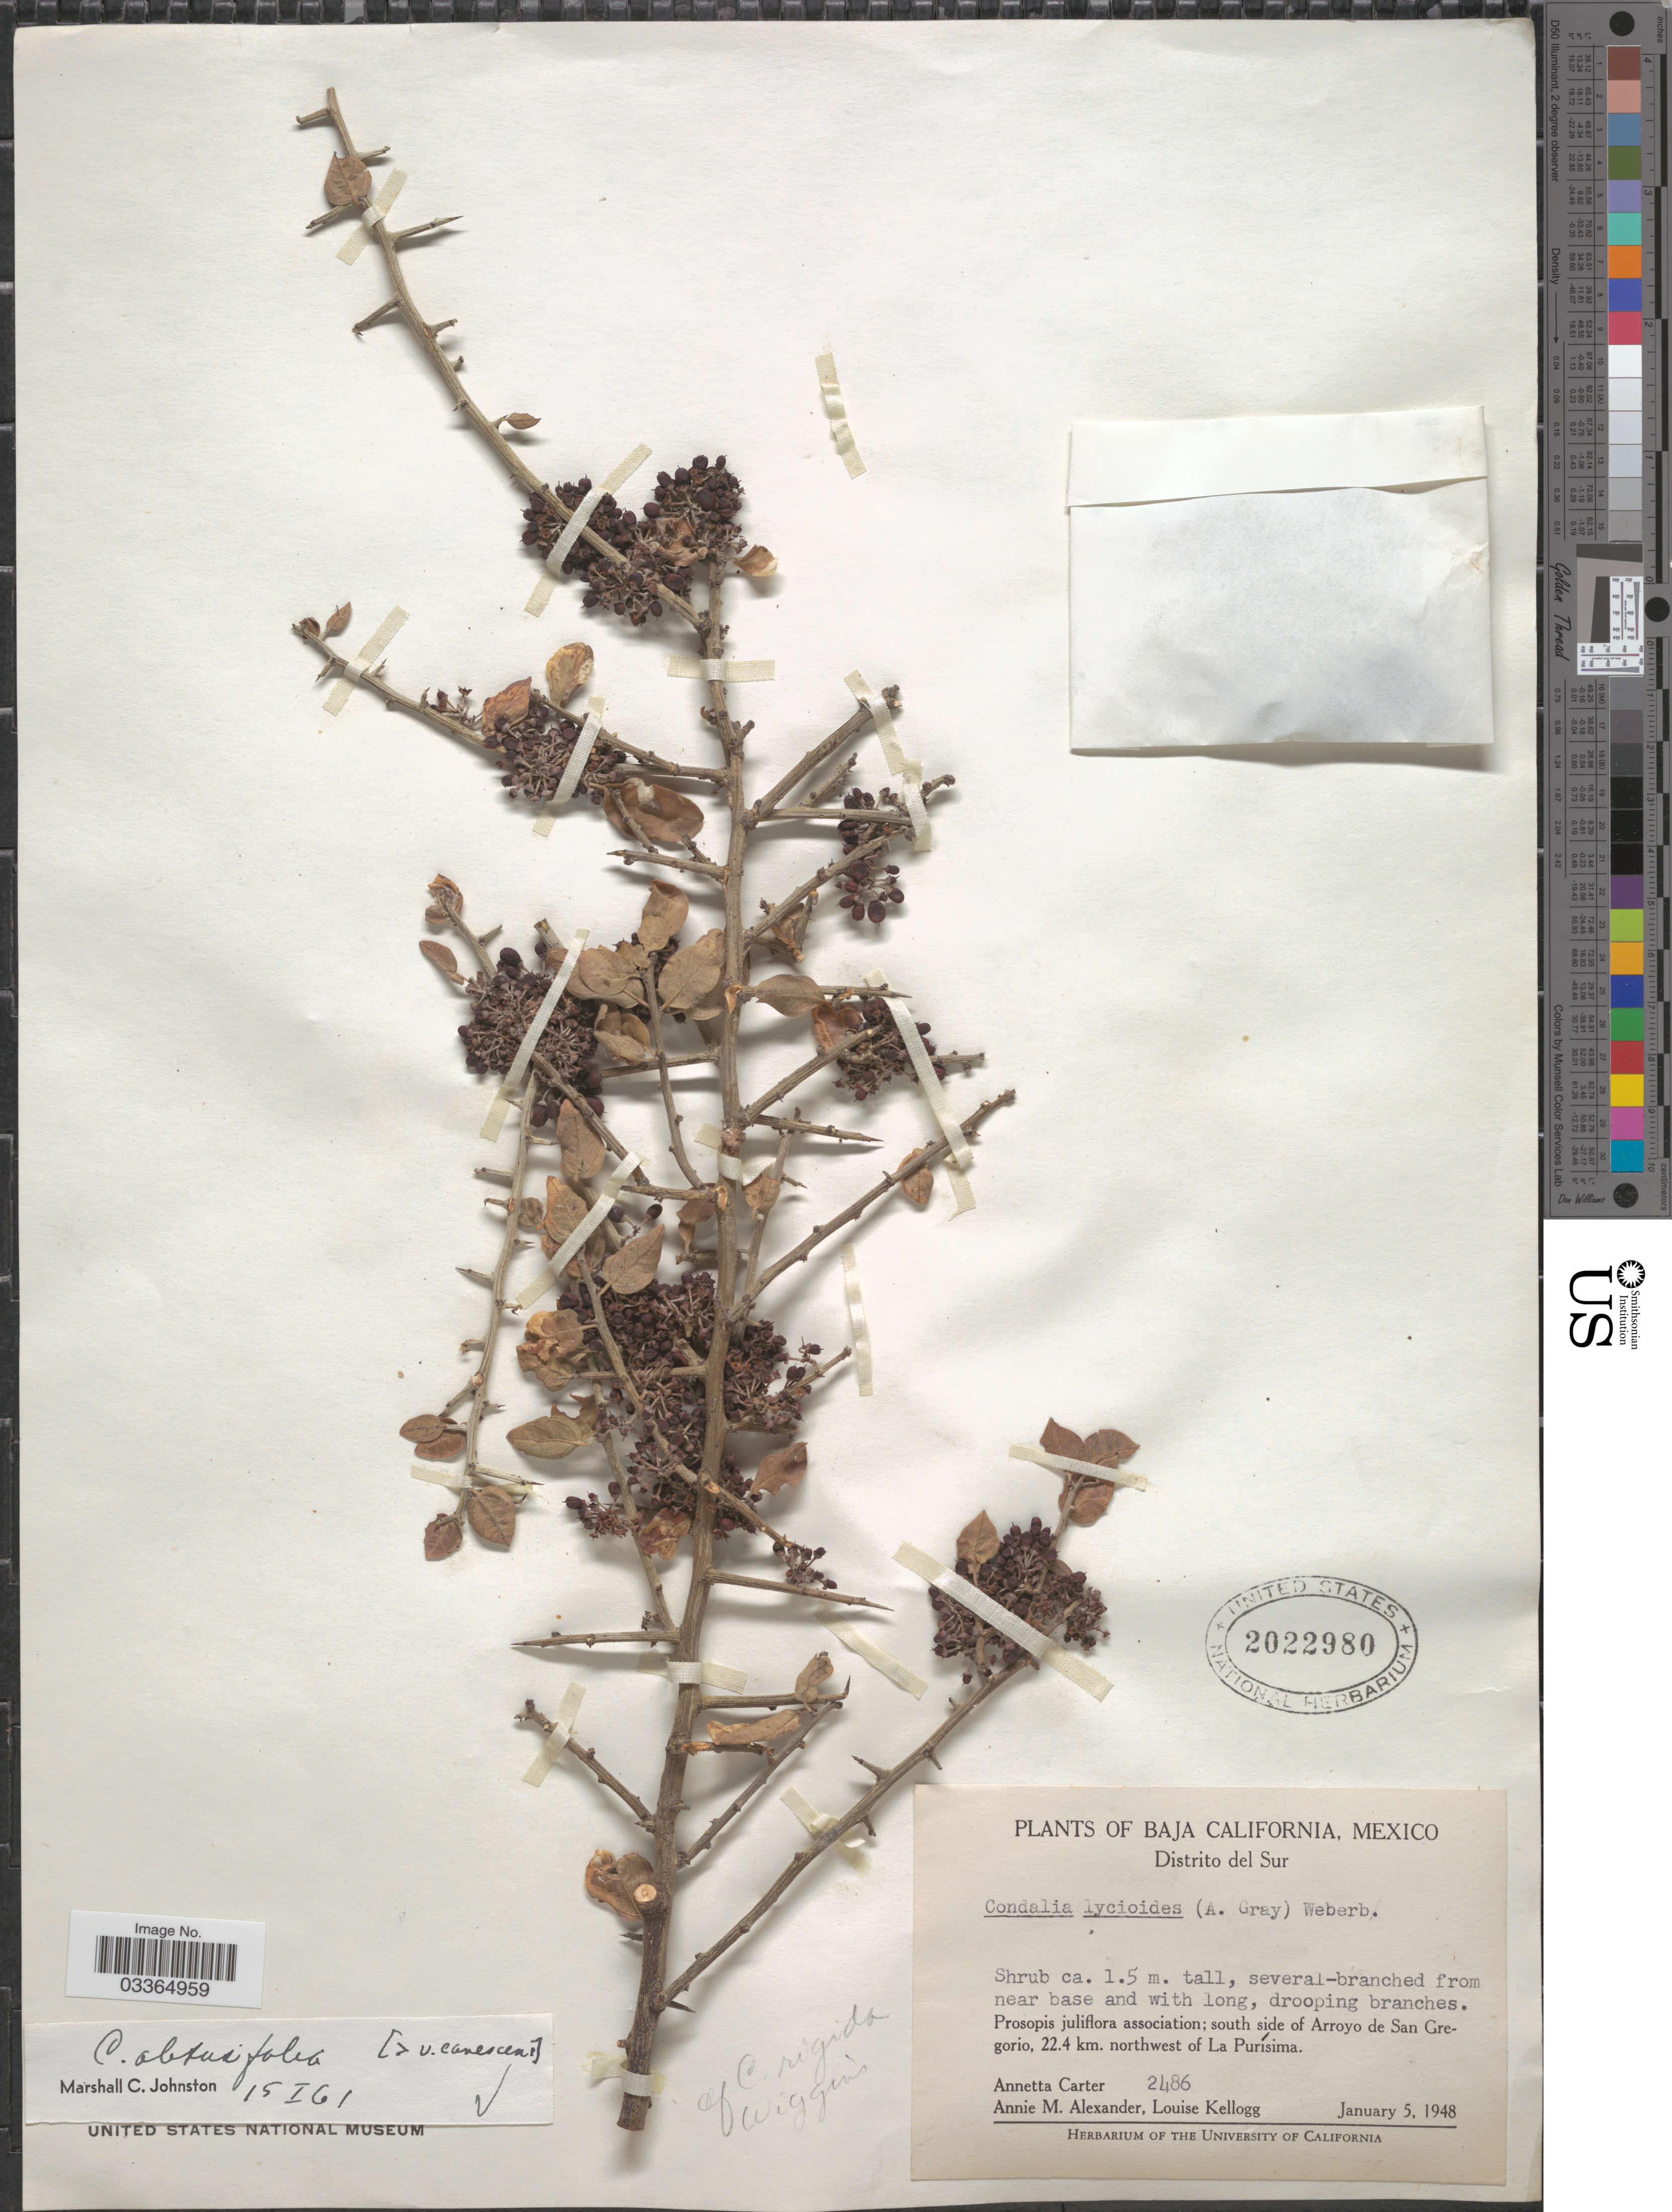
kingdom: Plantae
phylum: Tracheophyta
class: Magnoliopsida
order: Rosales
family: Rhamnaceae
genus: Condalia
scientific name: Condalia obtusifolia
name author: (Hook. ex Torr. & A. Gray) Weberb.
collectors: Annetta Carter, A. M. Alexander & L. Kellogg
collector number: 2486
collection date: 1948-01-05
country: Mexico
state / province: Baja California Sur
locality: Distrito del Sur, south side of Arroyo de San Gregorio, 22.4 km. northwest of La Purísima.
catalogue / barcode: US 2022980